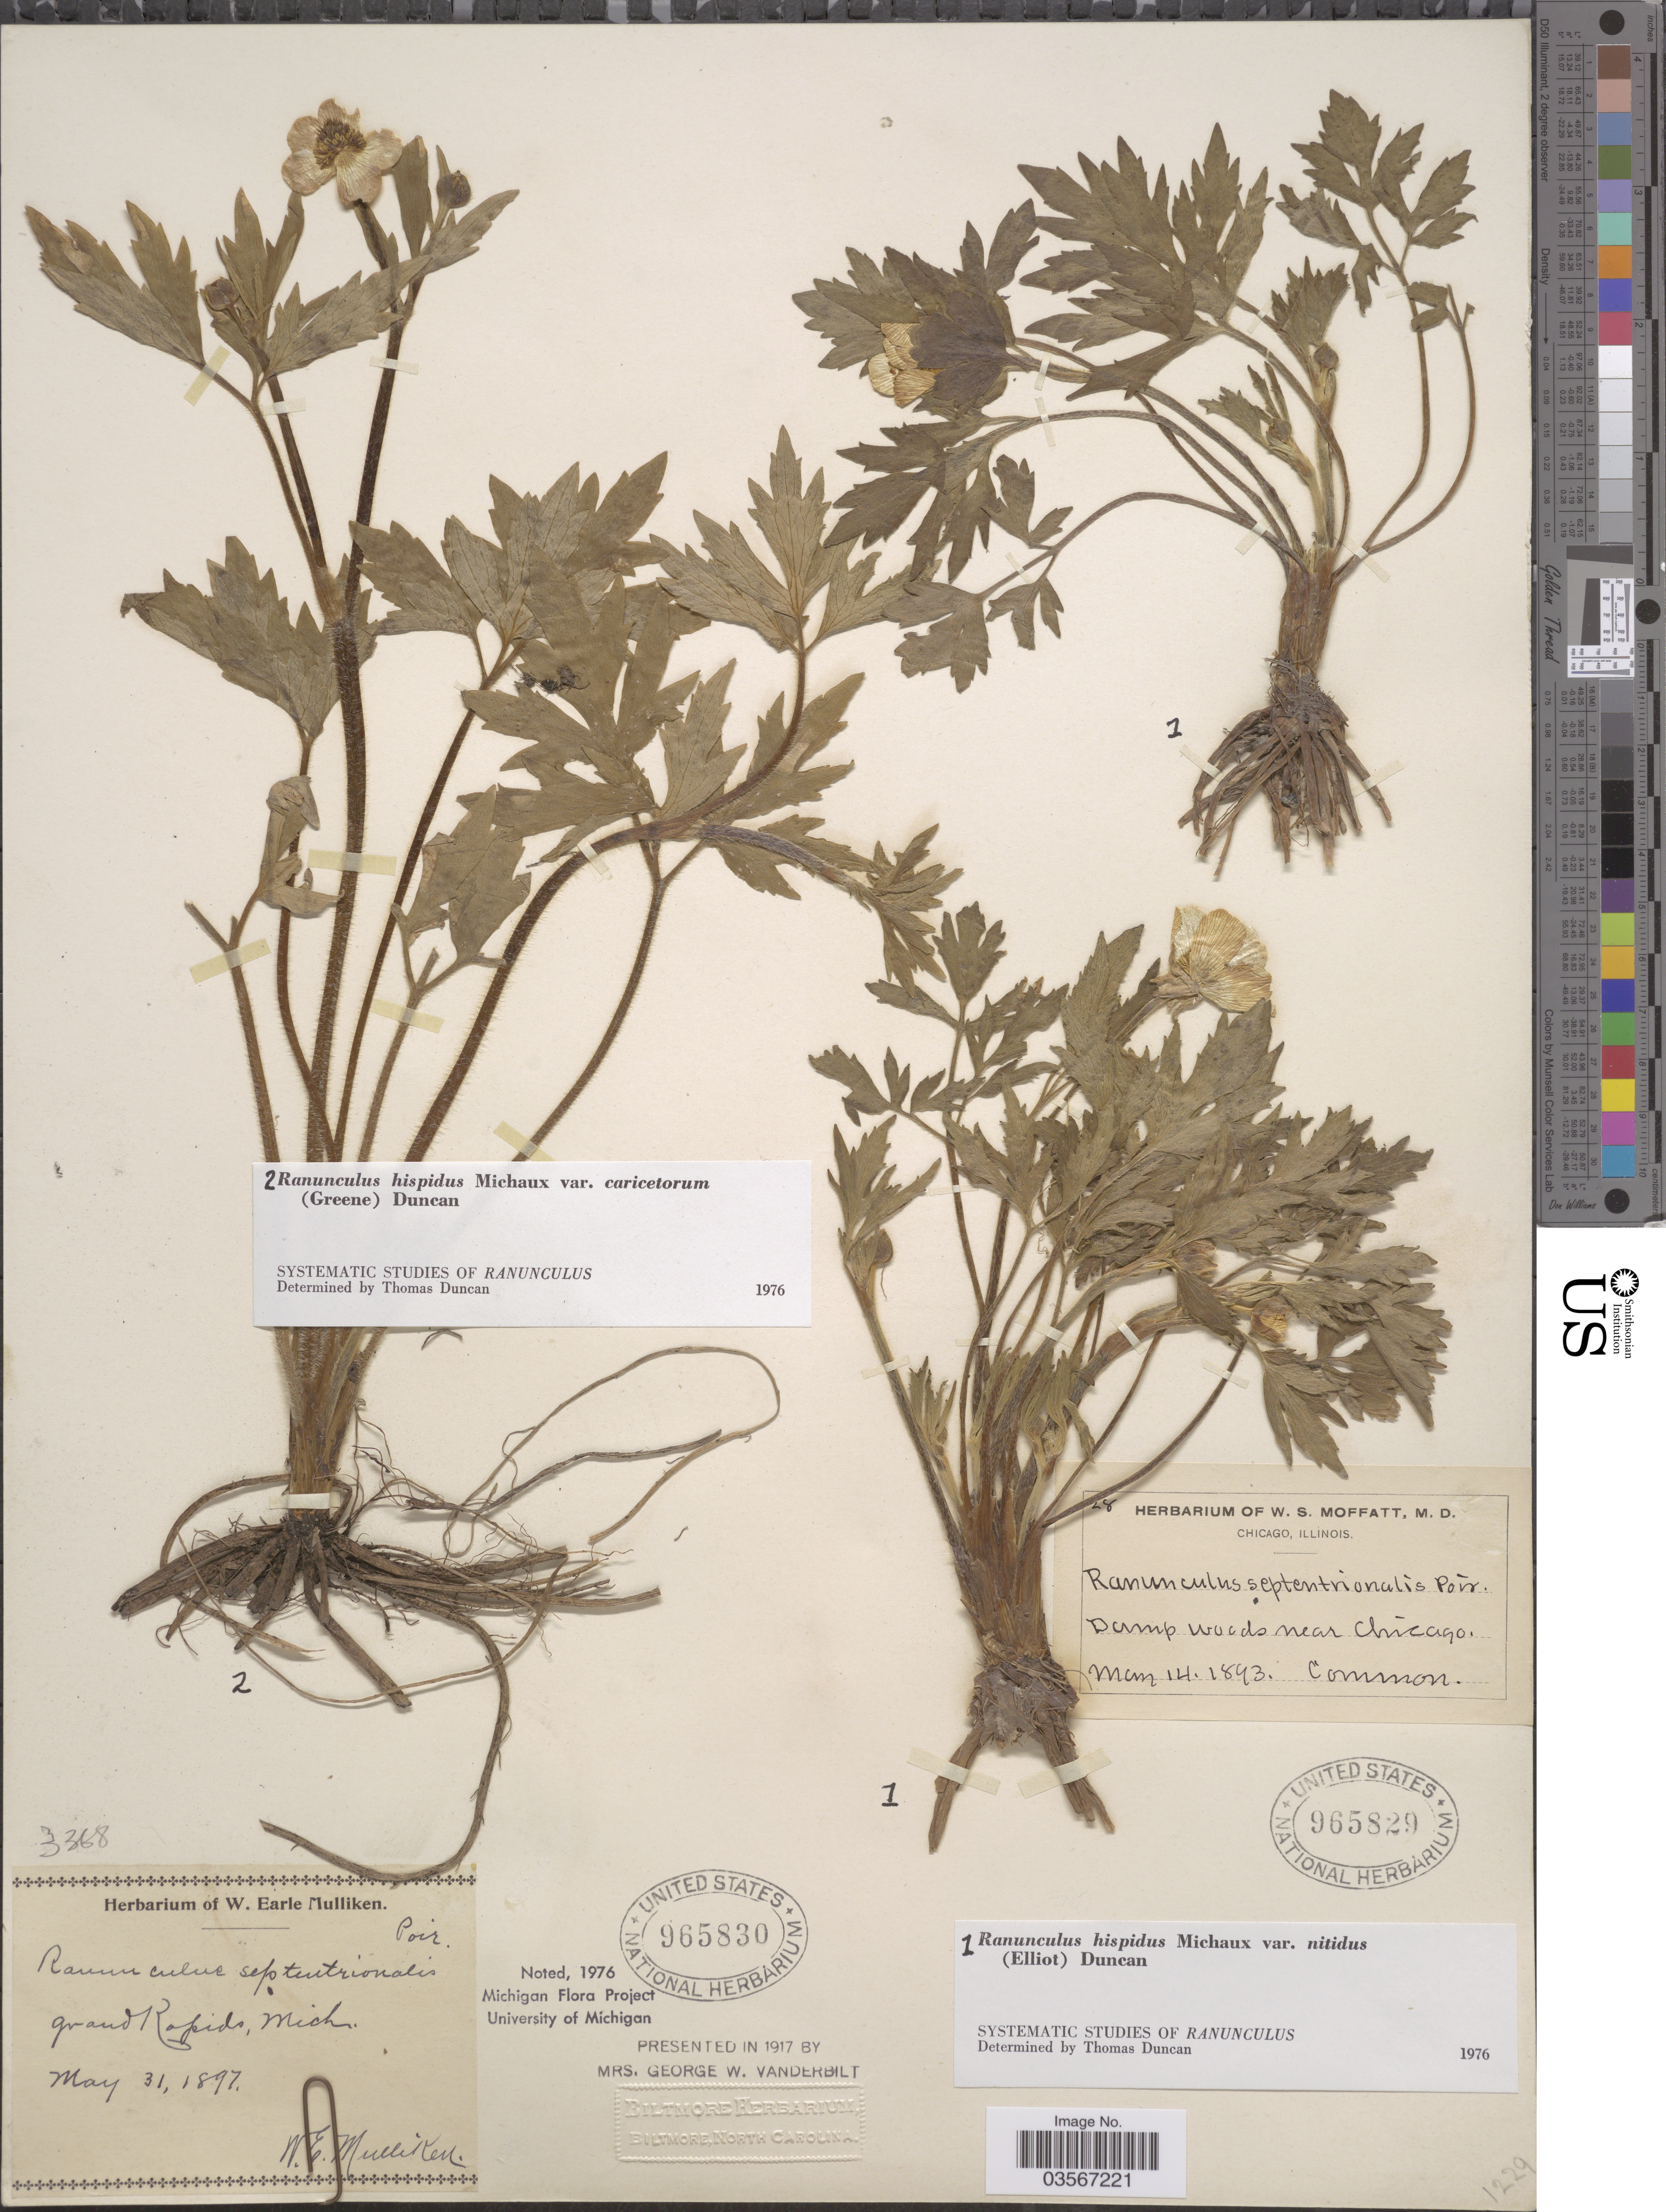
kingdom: Plantae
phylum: Tracheophyta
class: Magnoliopsida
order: Ranunculales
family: Ranunculaceae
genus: Ranunculus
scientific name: Ranunculus hispidus var. nitidus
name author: (Chapm.) T. Duncan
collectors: W. Mulliken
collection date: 1897-05-31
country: United States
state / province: Michigan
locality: Grand Rapids.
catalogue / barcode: US 965830